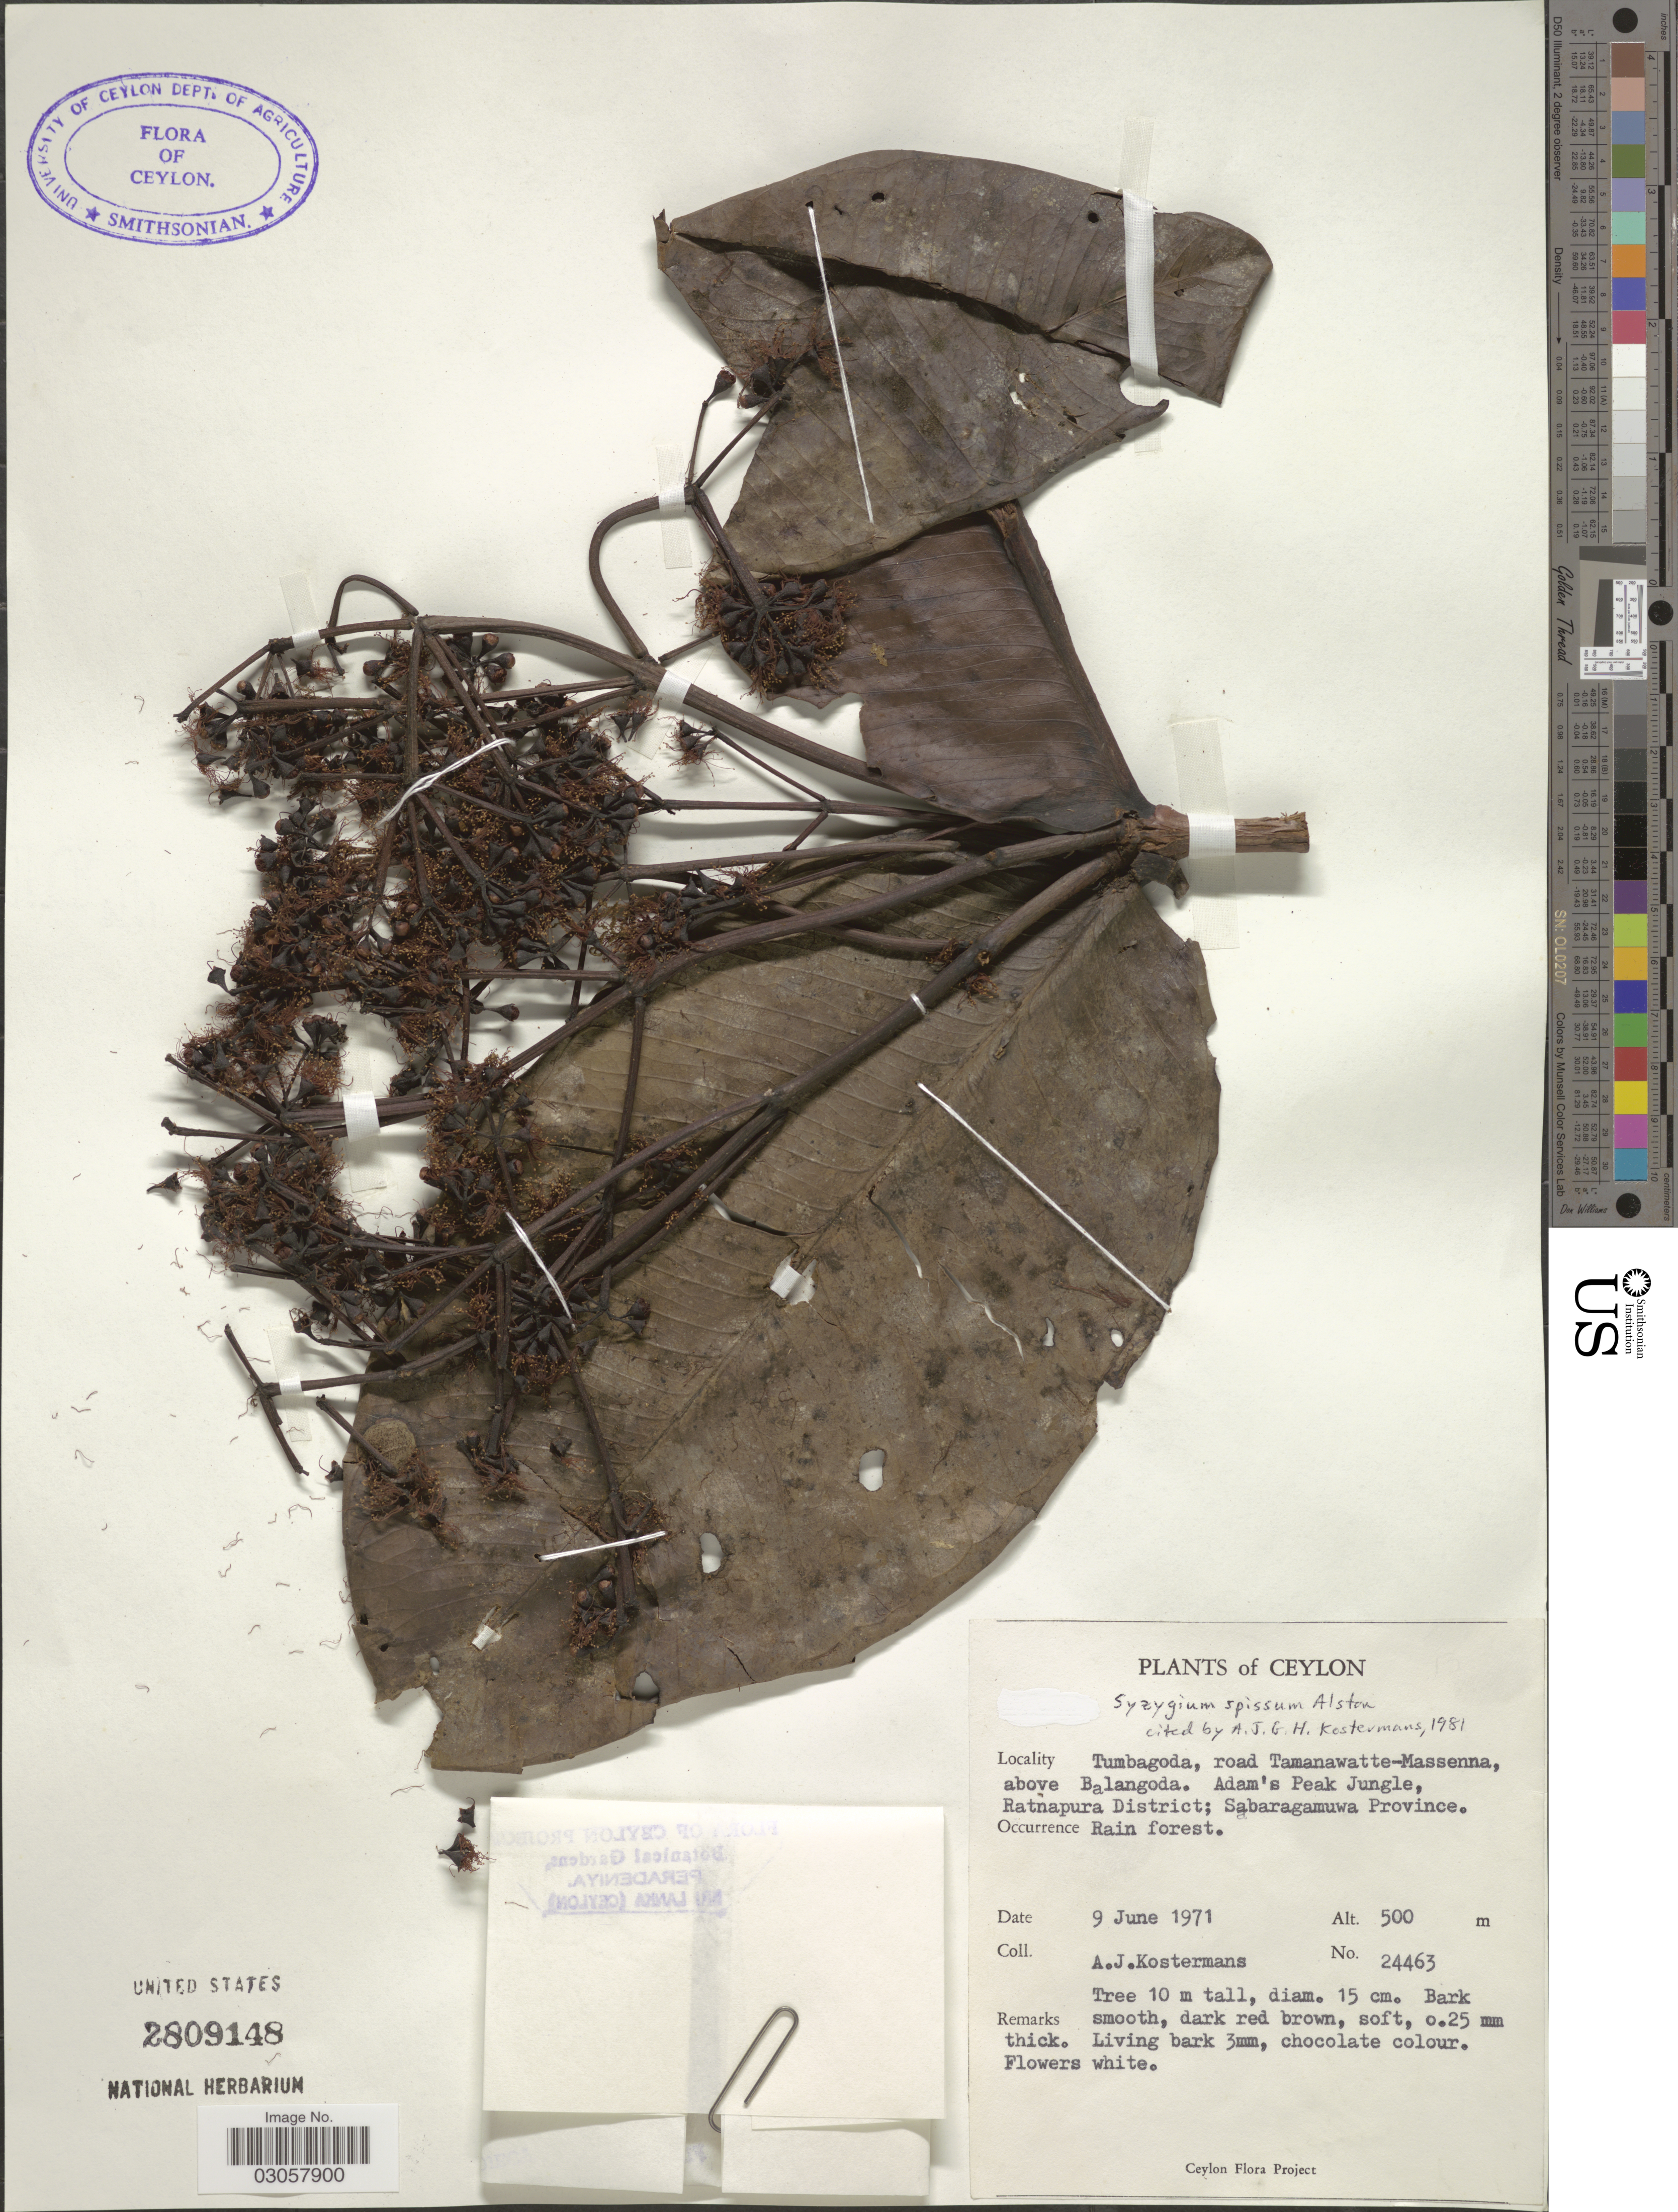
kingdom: Plantae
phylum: Tracheophyta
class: Magnoliopsida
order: Myrtales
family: Myrtaceae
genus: Syzygium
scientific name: Syzygium spissum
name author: Alston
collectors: A. J. G. Kostermans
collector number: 24463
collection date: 1971-06-09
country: Sri Lanka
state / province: Sabaragamuwa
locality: Ceylon. Tumbagoda, road Tamanawatte-Massenna, above Balangoda. Adam's Peak Jungle, Ratnapura District.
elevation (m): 500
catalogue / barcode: US 2809148